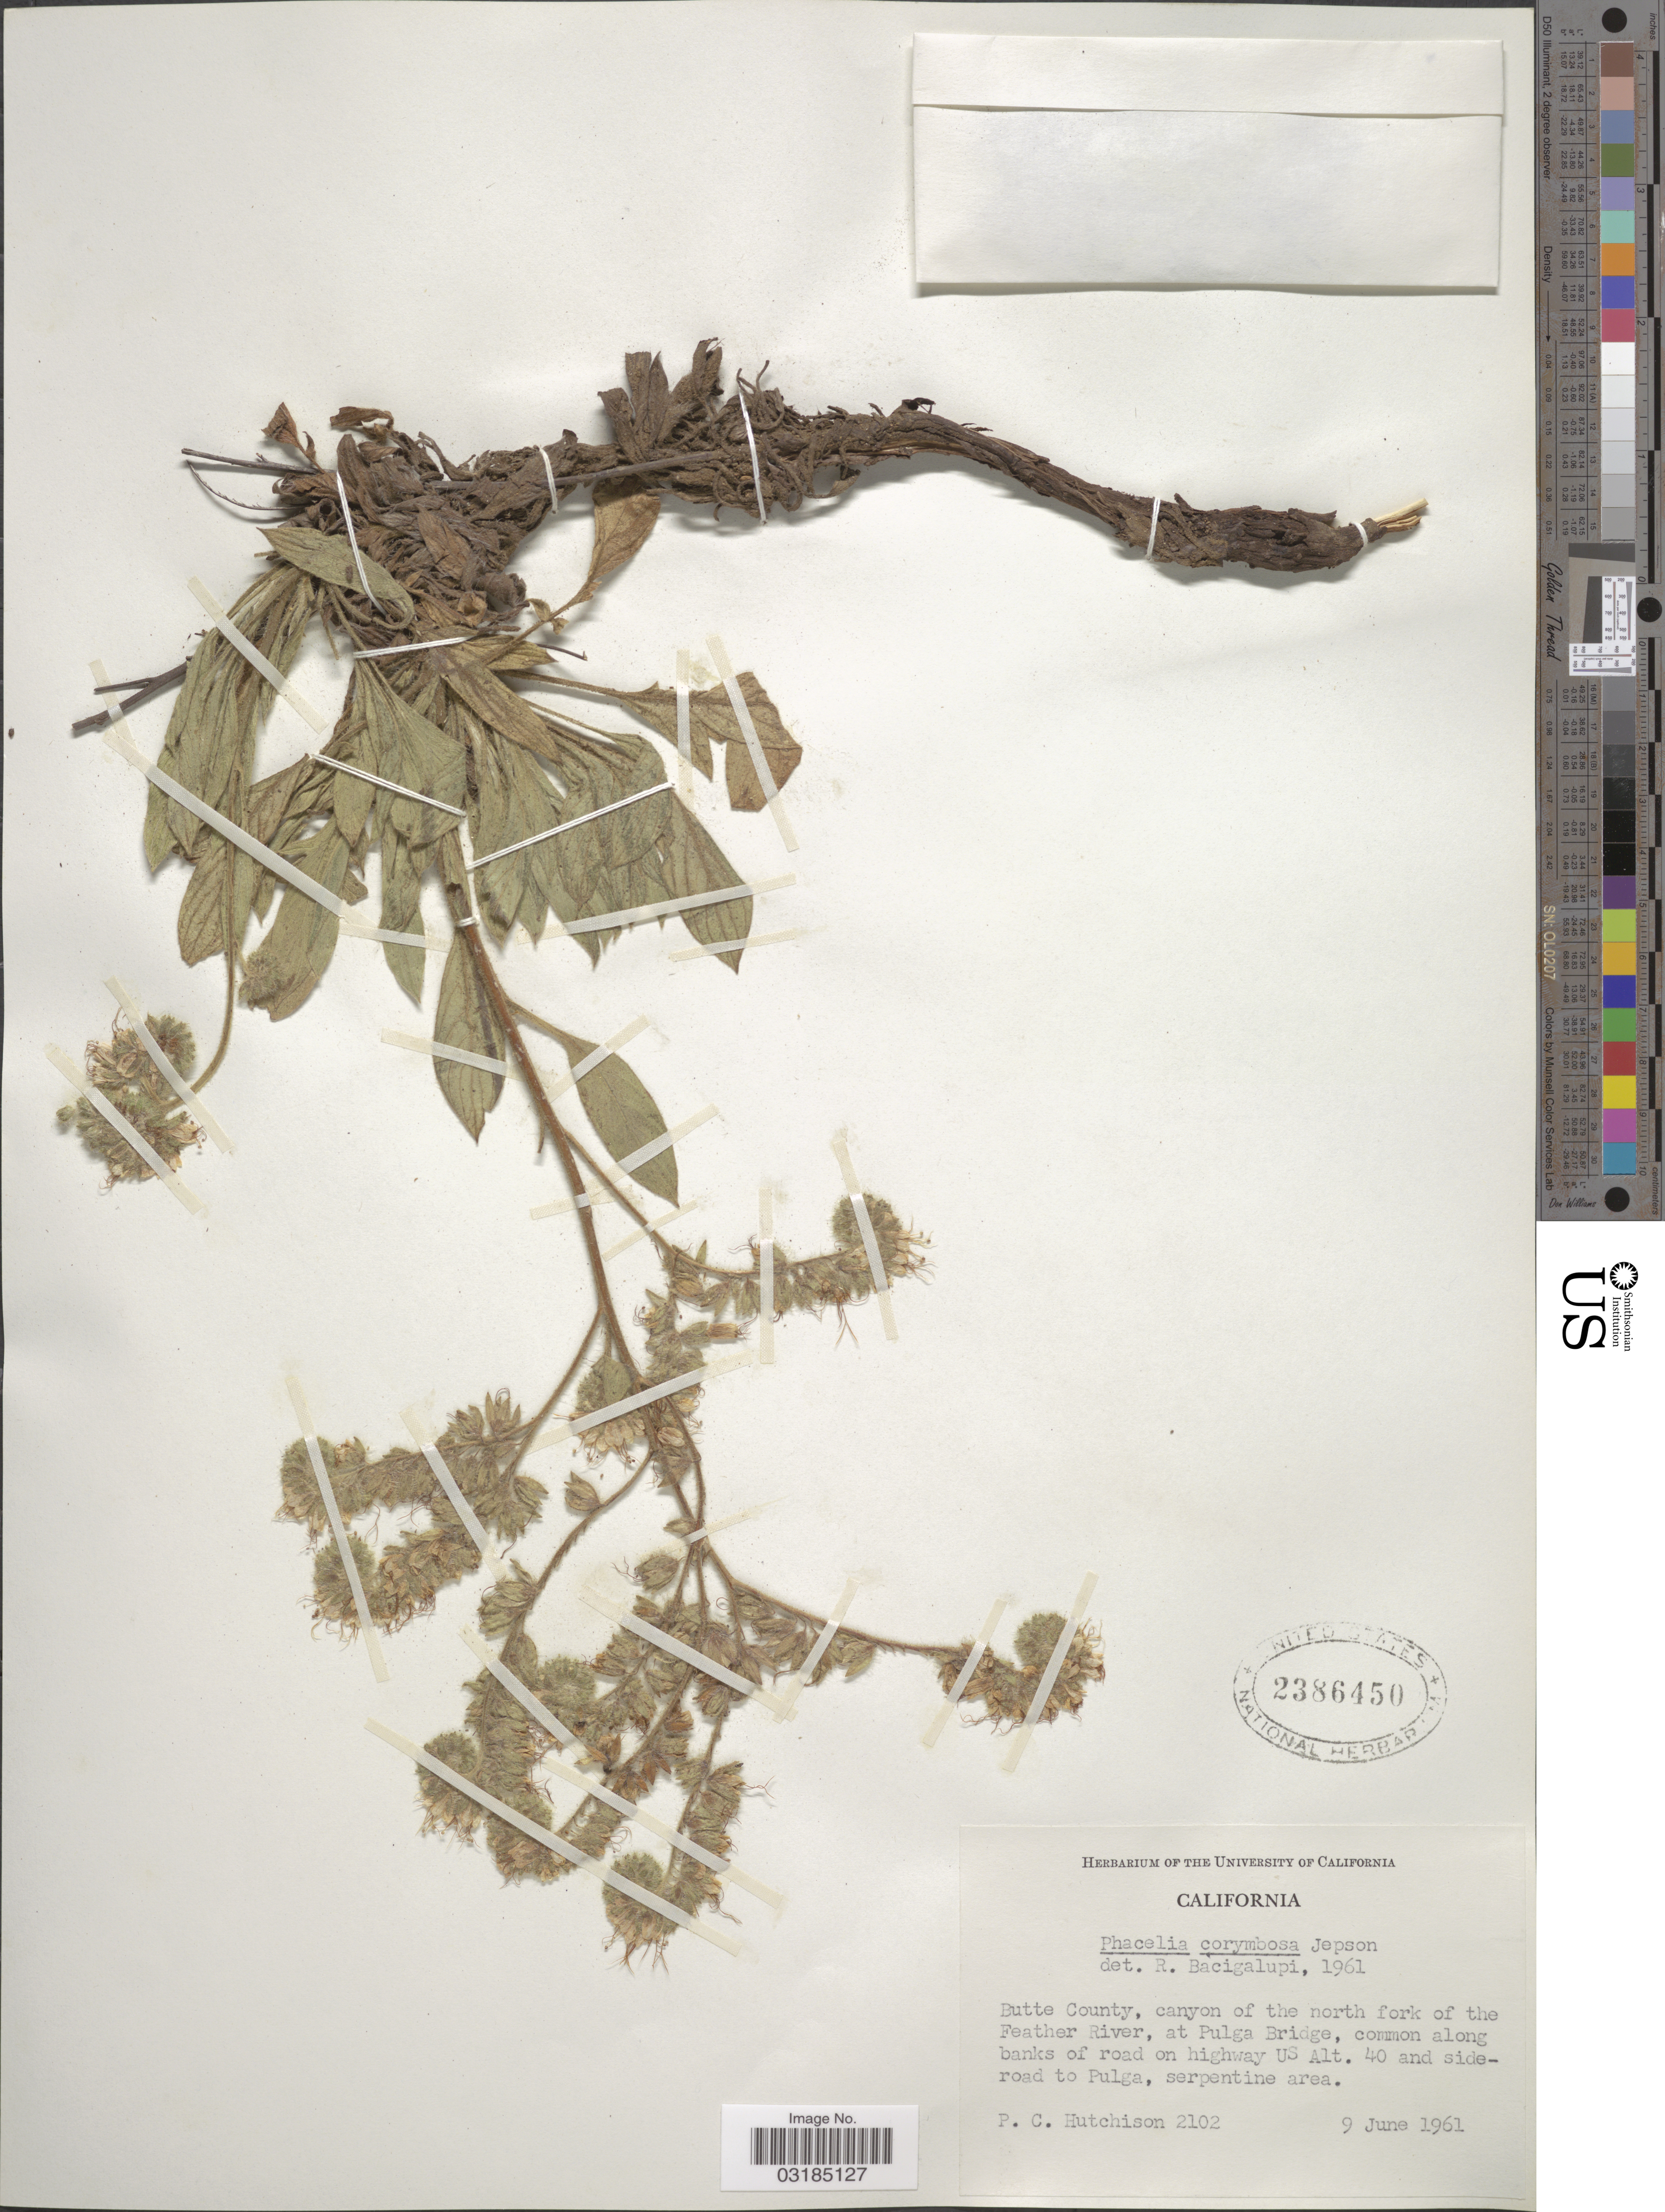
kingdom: Plantae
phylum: Tracheophyta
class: Magnoliopsida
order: Boraginales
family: Hydrophyllaceae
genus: Phacelia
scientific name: Phacelia corymbosa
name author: Jeps.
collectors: P. C. Hutchison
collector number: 2102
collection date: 1961-06-09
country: United States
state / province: California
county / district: Butte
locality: Butte County, canyon of the north fork of the Feather River, at Pulga Bridge, common along banks of road on highway US Alt. 40 and sideroad to Pulga.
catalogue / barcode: US 2386450